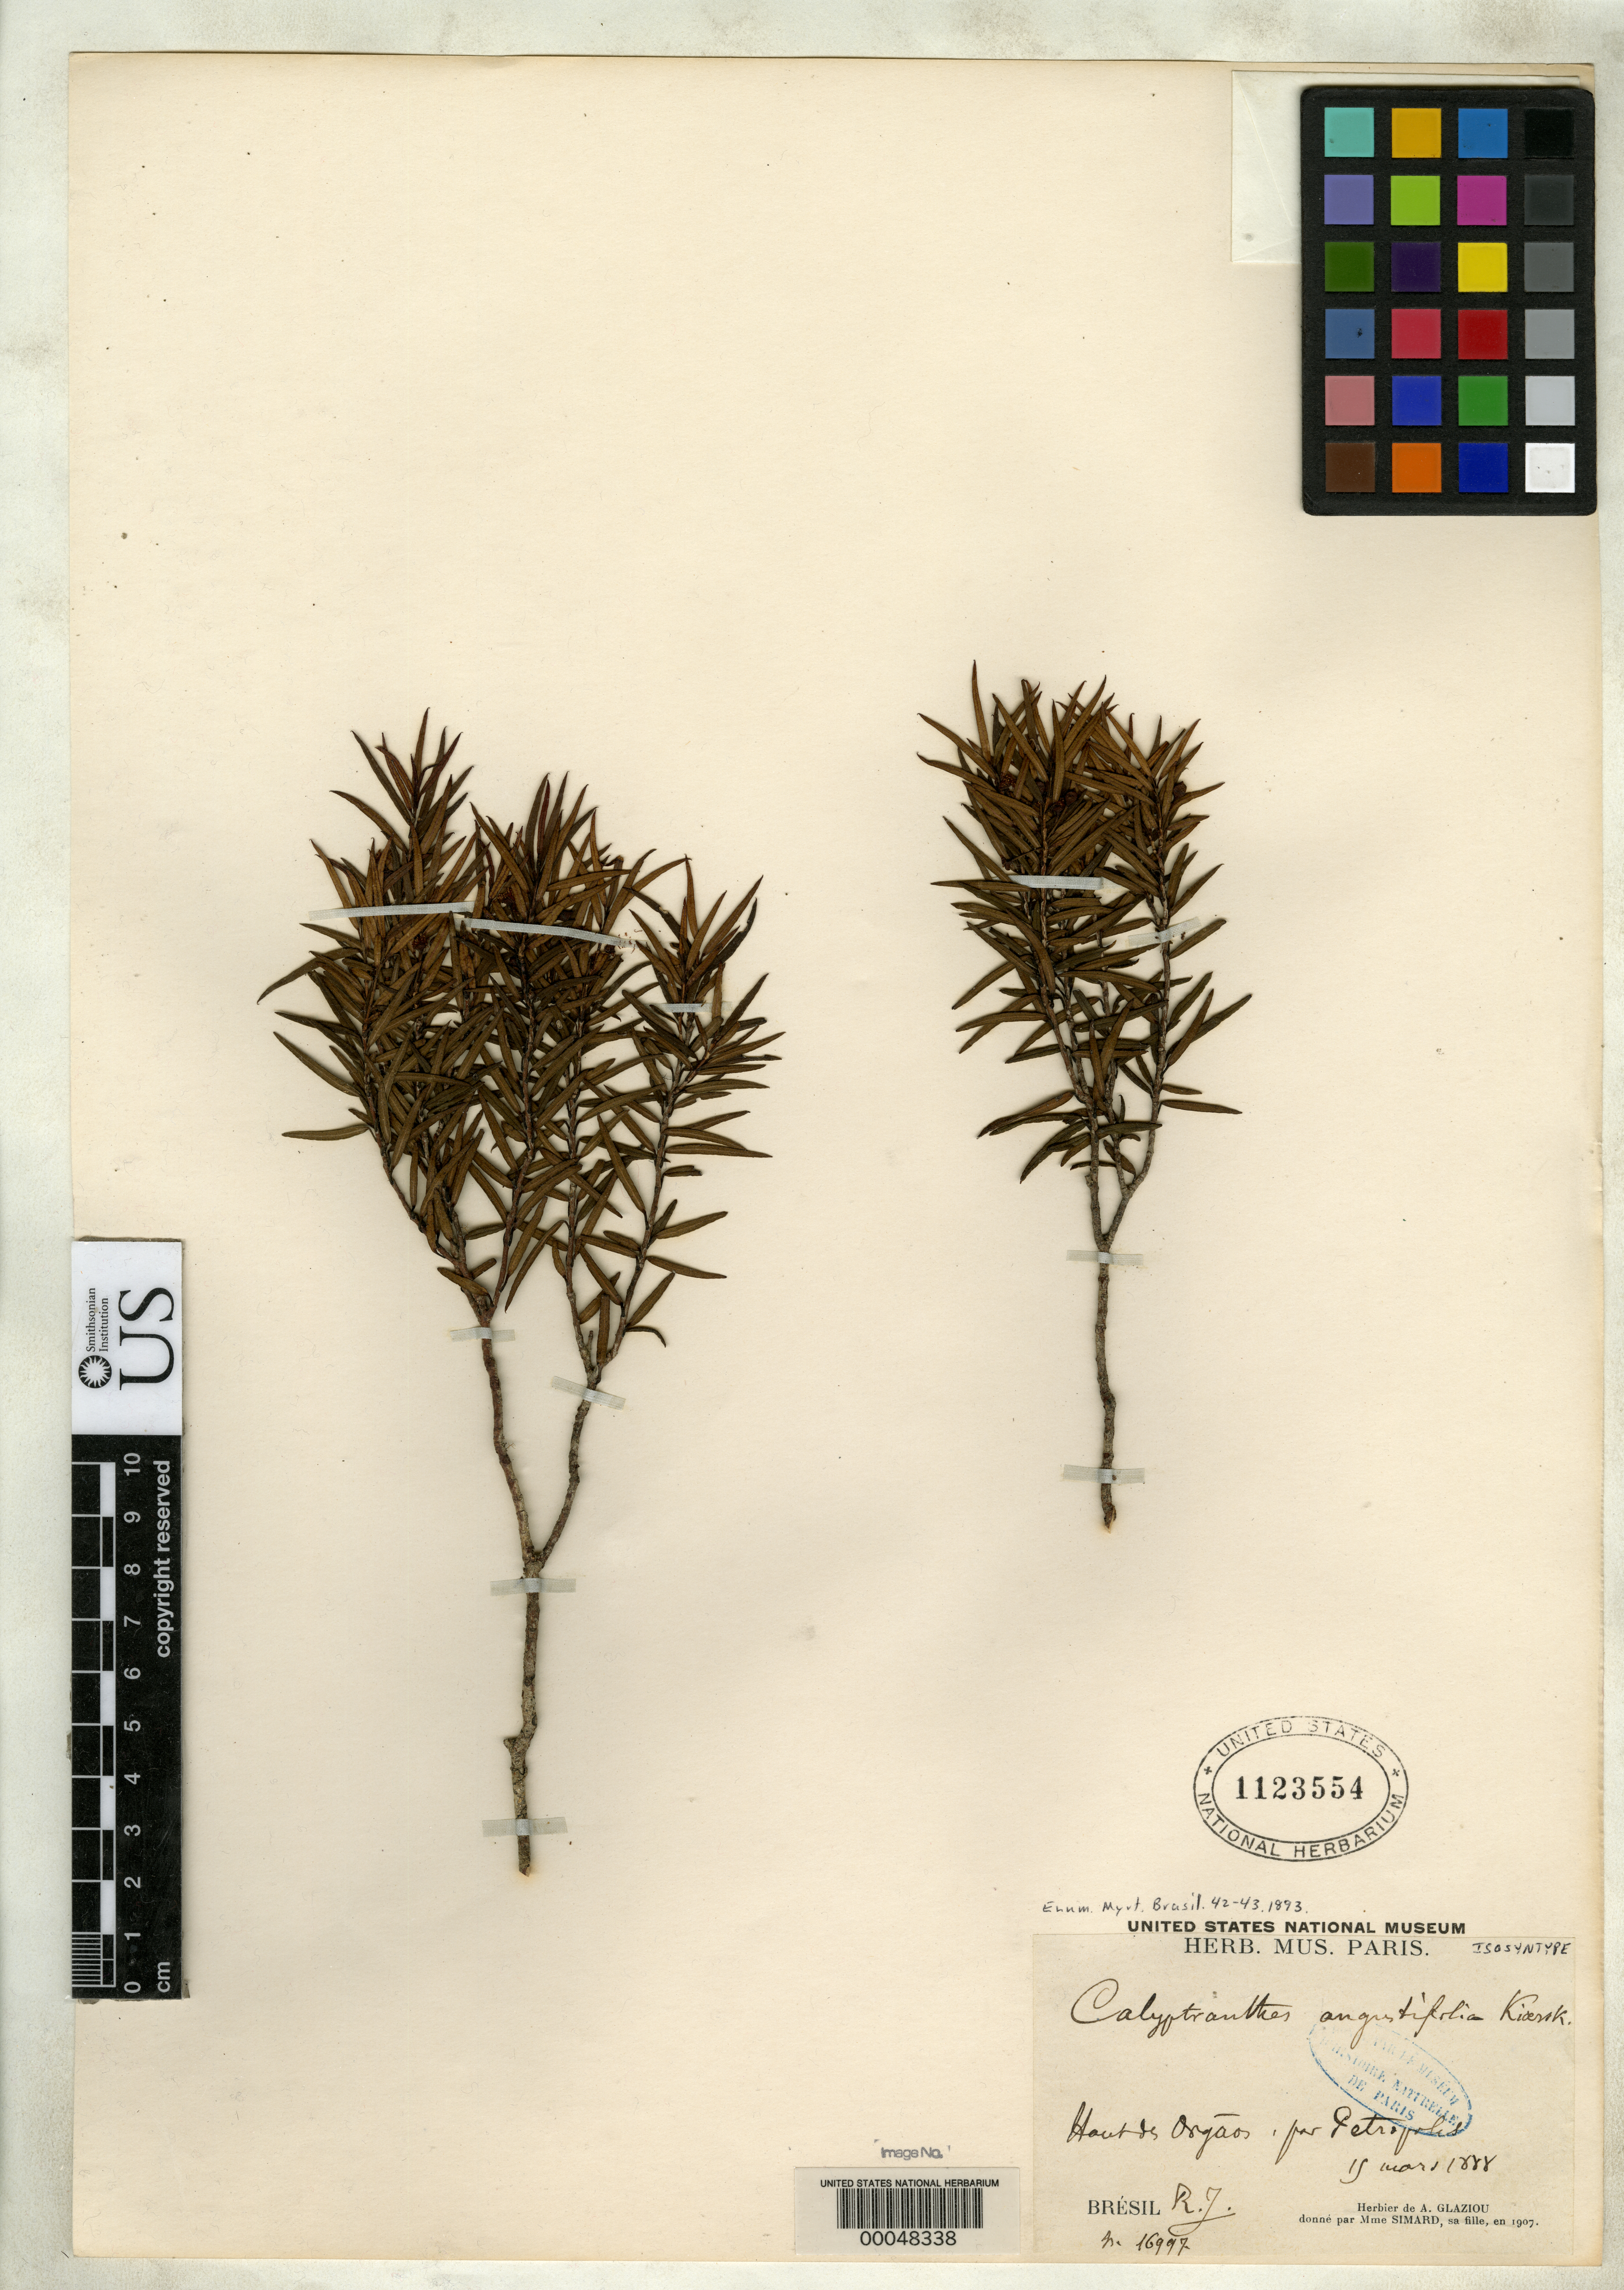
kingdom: Plantae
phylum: Tracheophyta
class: Magnoliopsida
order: Myrtales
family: Myrtaceae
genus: Calyptranthes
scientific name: Calyptranthes angustifolia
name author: Kiaersk.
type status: Isosyntype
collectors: ex herb. Glaziou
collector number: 16997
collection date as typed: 11 Mar 1888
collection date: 1888-03-11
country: Brazil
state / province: Rio de Janeiro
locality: Haut de Orgaos, near Petropolis.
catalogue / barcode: US 1123554